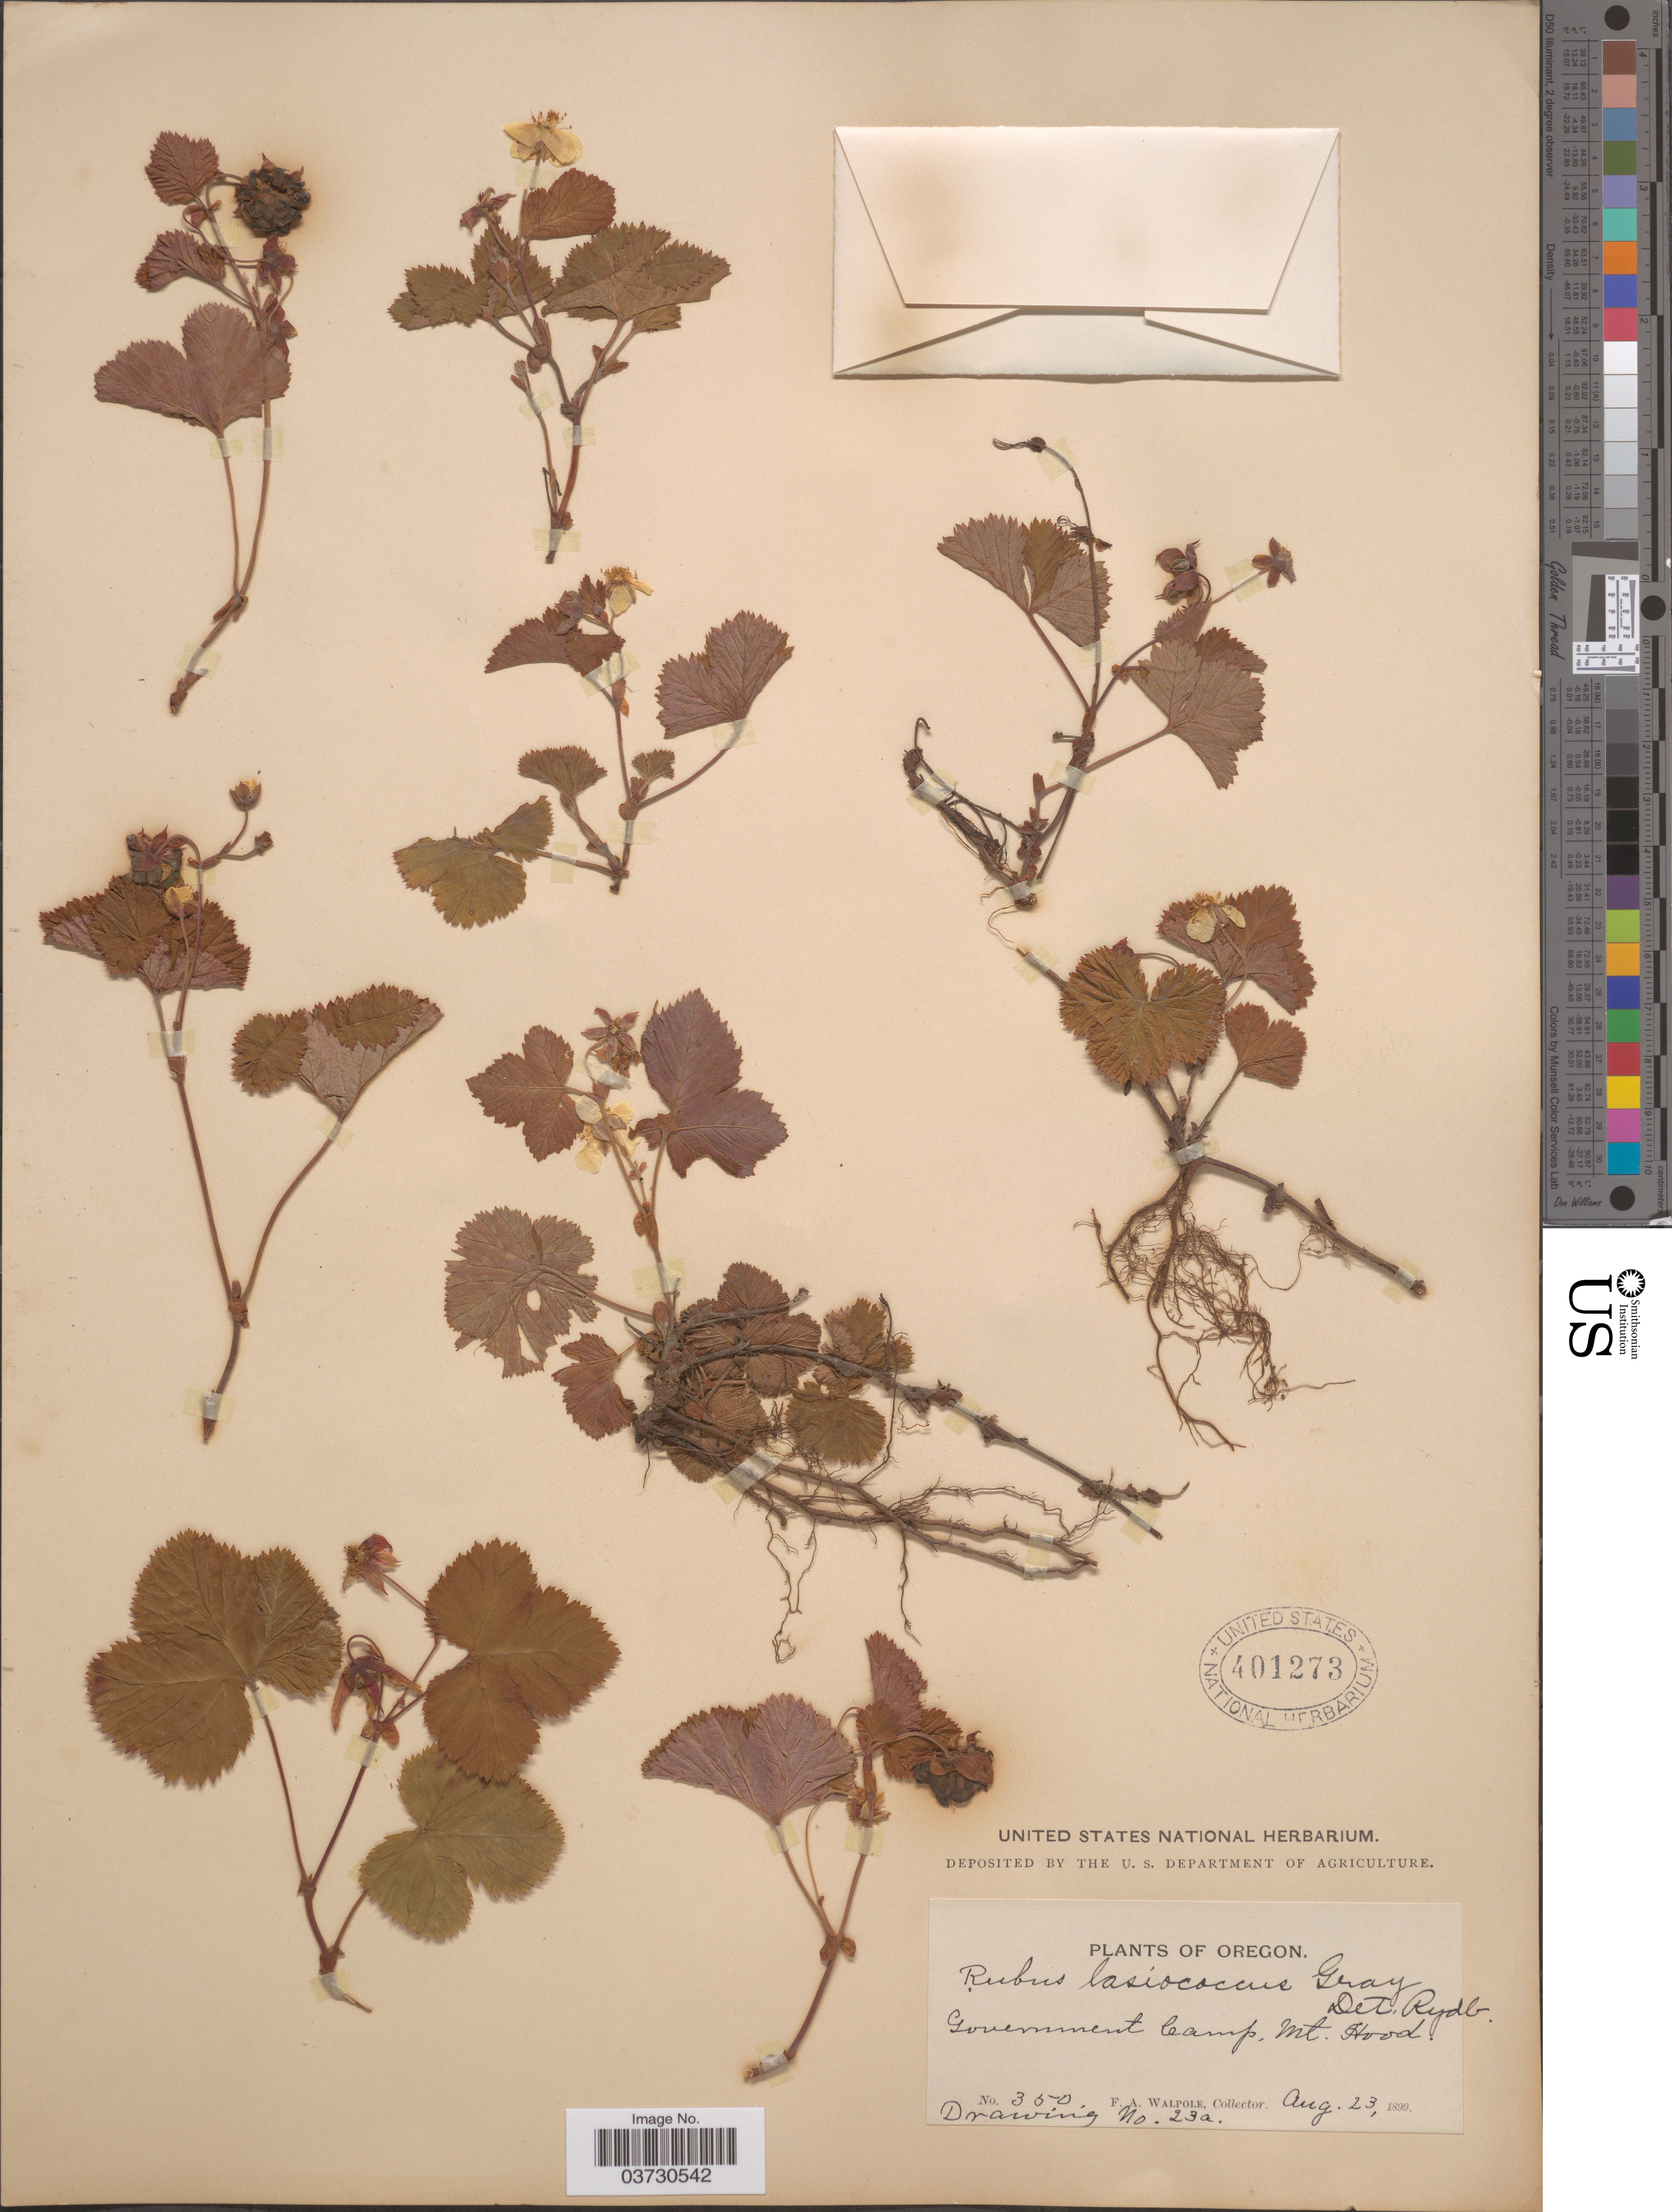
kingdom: Plantae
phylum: Tracheophyta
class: Magnoliopsida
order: Rosales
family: Rosaceae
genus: Rubus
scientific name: Rubus lasiococcus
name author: A. Gray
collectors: F. Walpole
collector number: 350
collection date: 1899-08-23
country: United States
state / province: Oregon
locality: Government Camp, Mt. Hood.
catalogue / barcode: US 401273